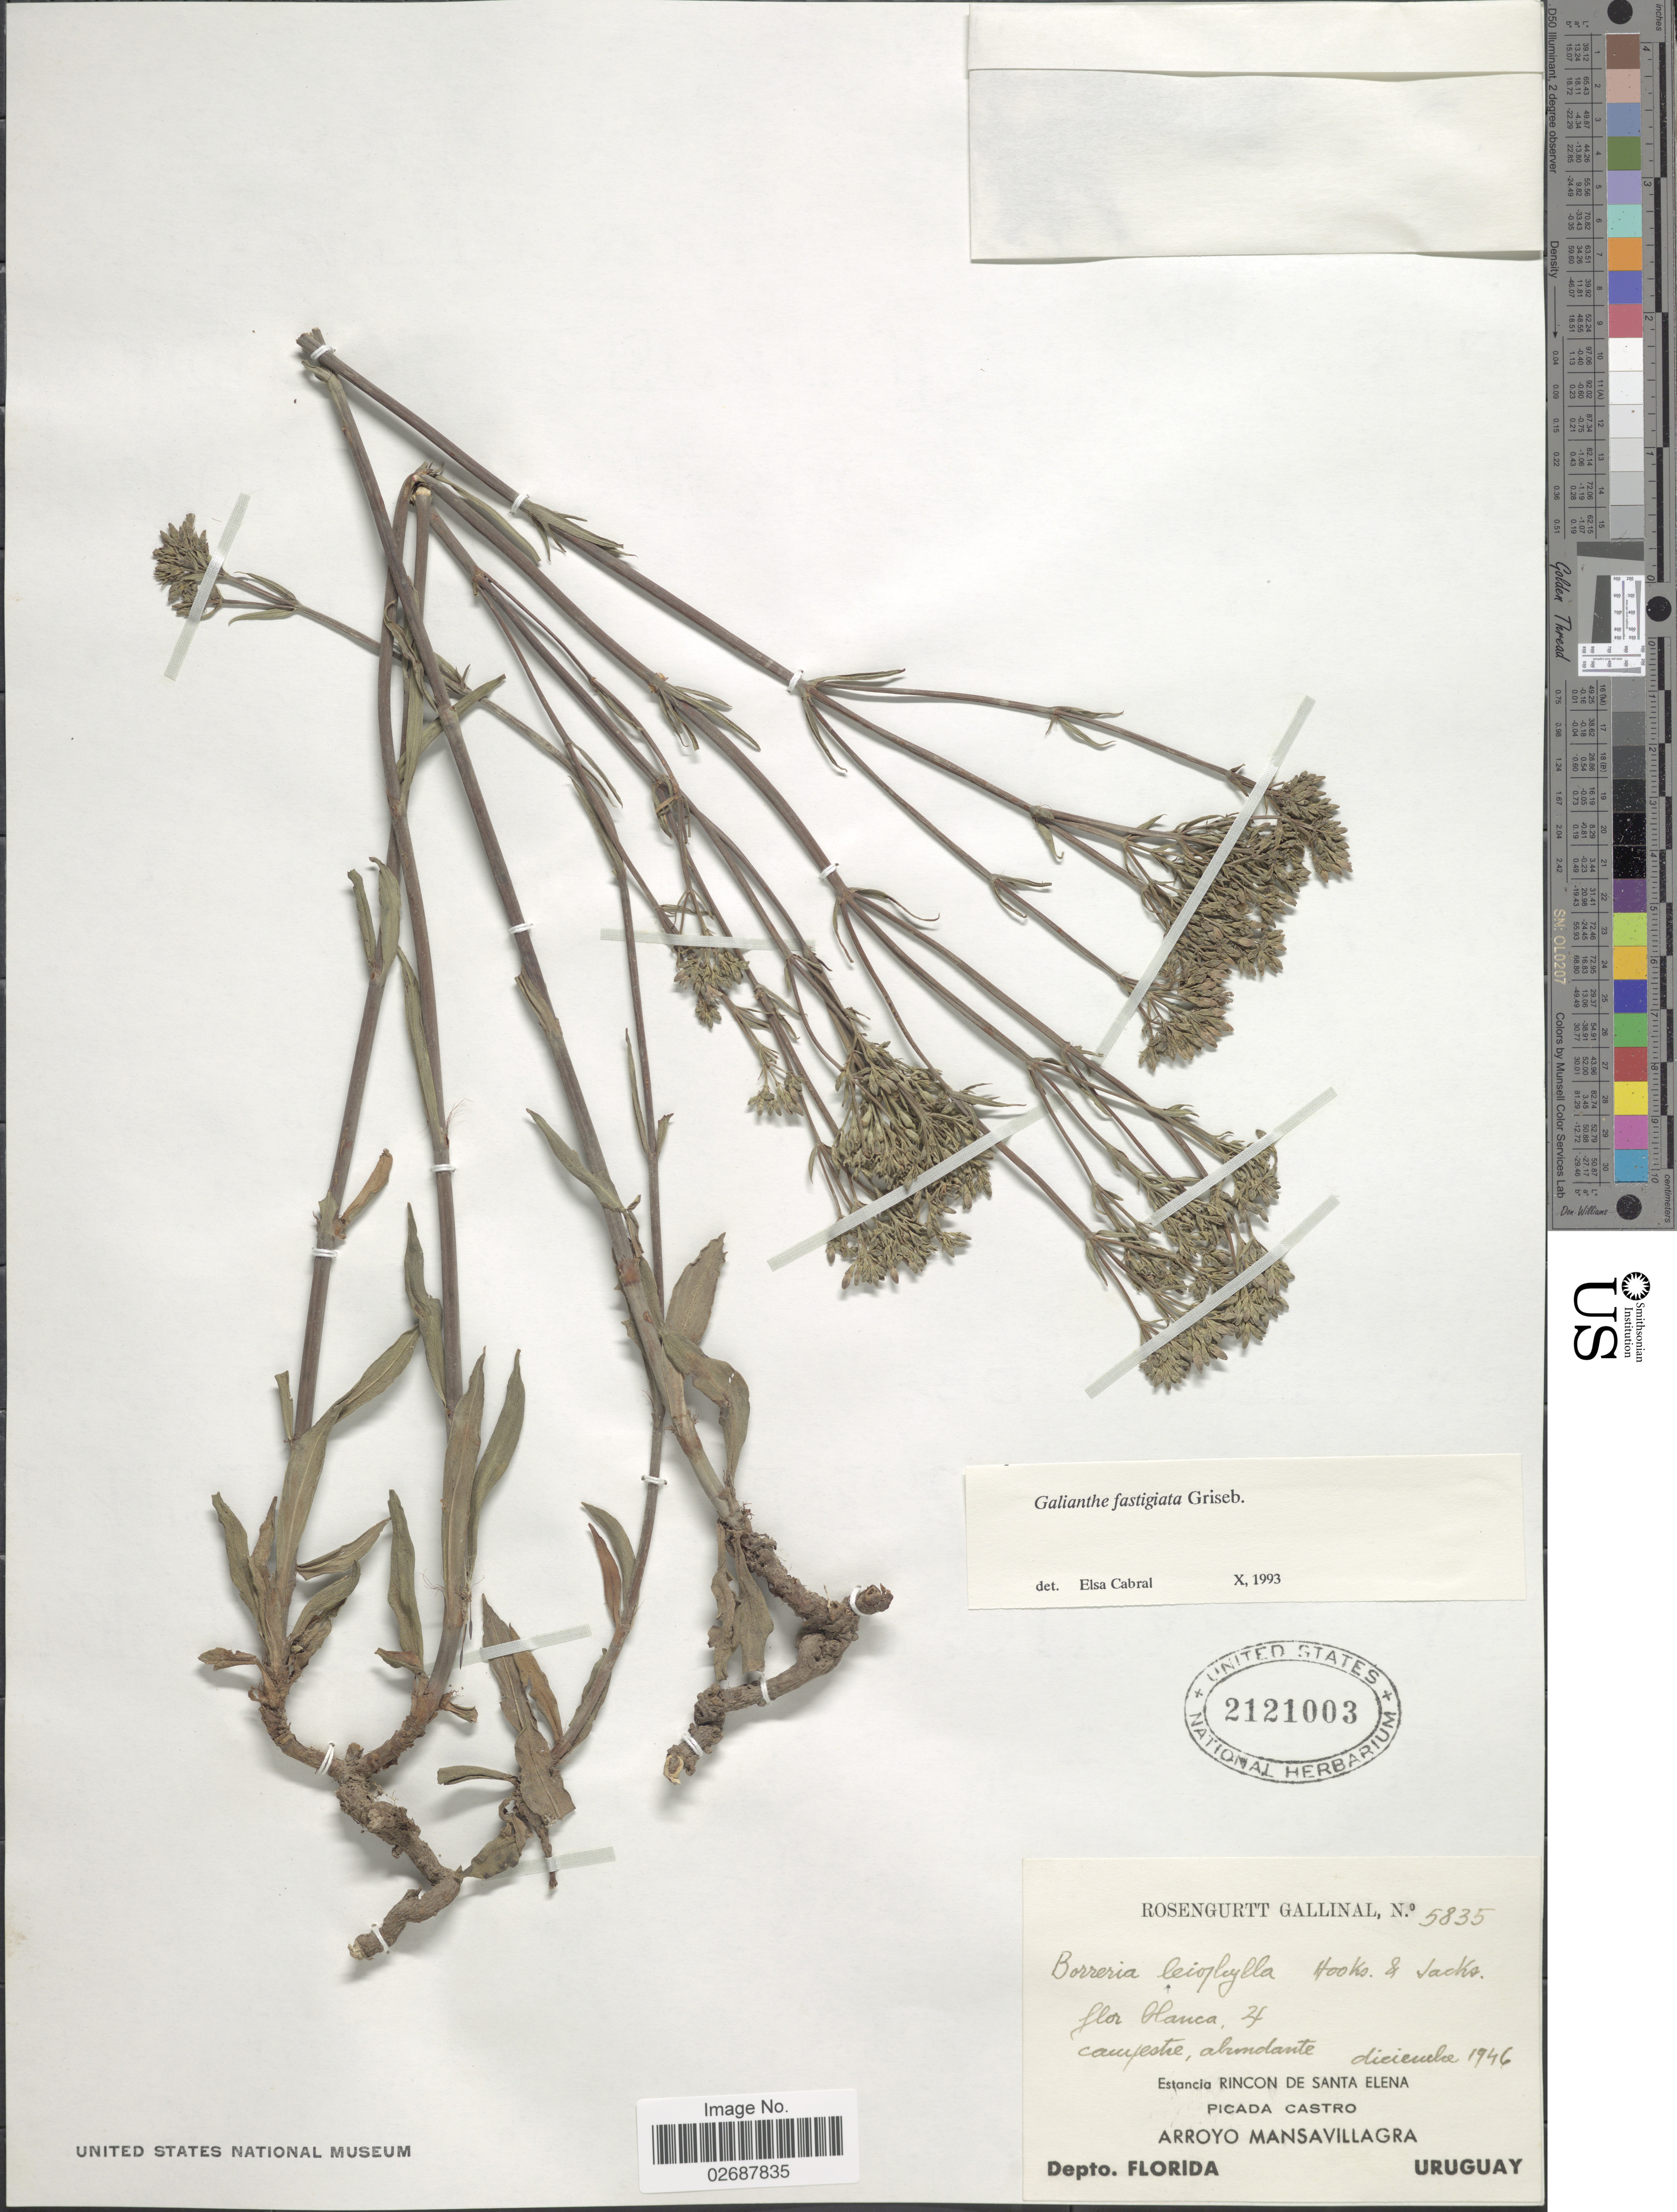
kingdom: Plantae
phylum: Tracheophyta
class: Magnoliopsida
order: Gentianales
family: Rubiaceae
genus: Galianthe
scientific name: Galianthe fastigiata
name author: Griseb.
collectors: R. Gallinal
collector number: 5835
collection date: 1946-12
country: Uruguay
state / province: Florida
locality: Estancia Rincon de Santa Elena Picada Castro. Arroyo Mansavillagra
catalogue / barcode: US 2121003